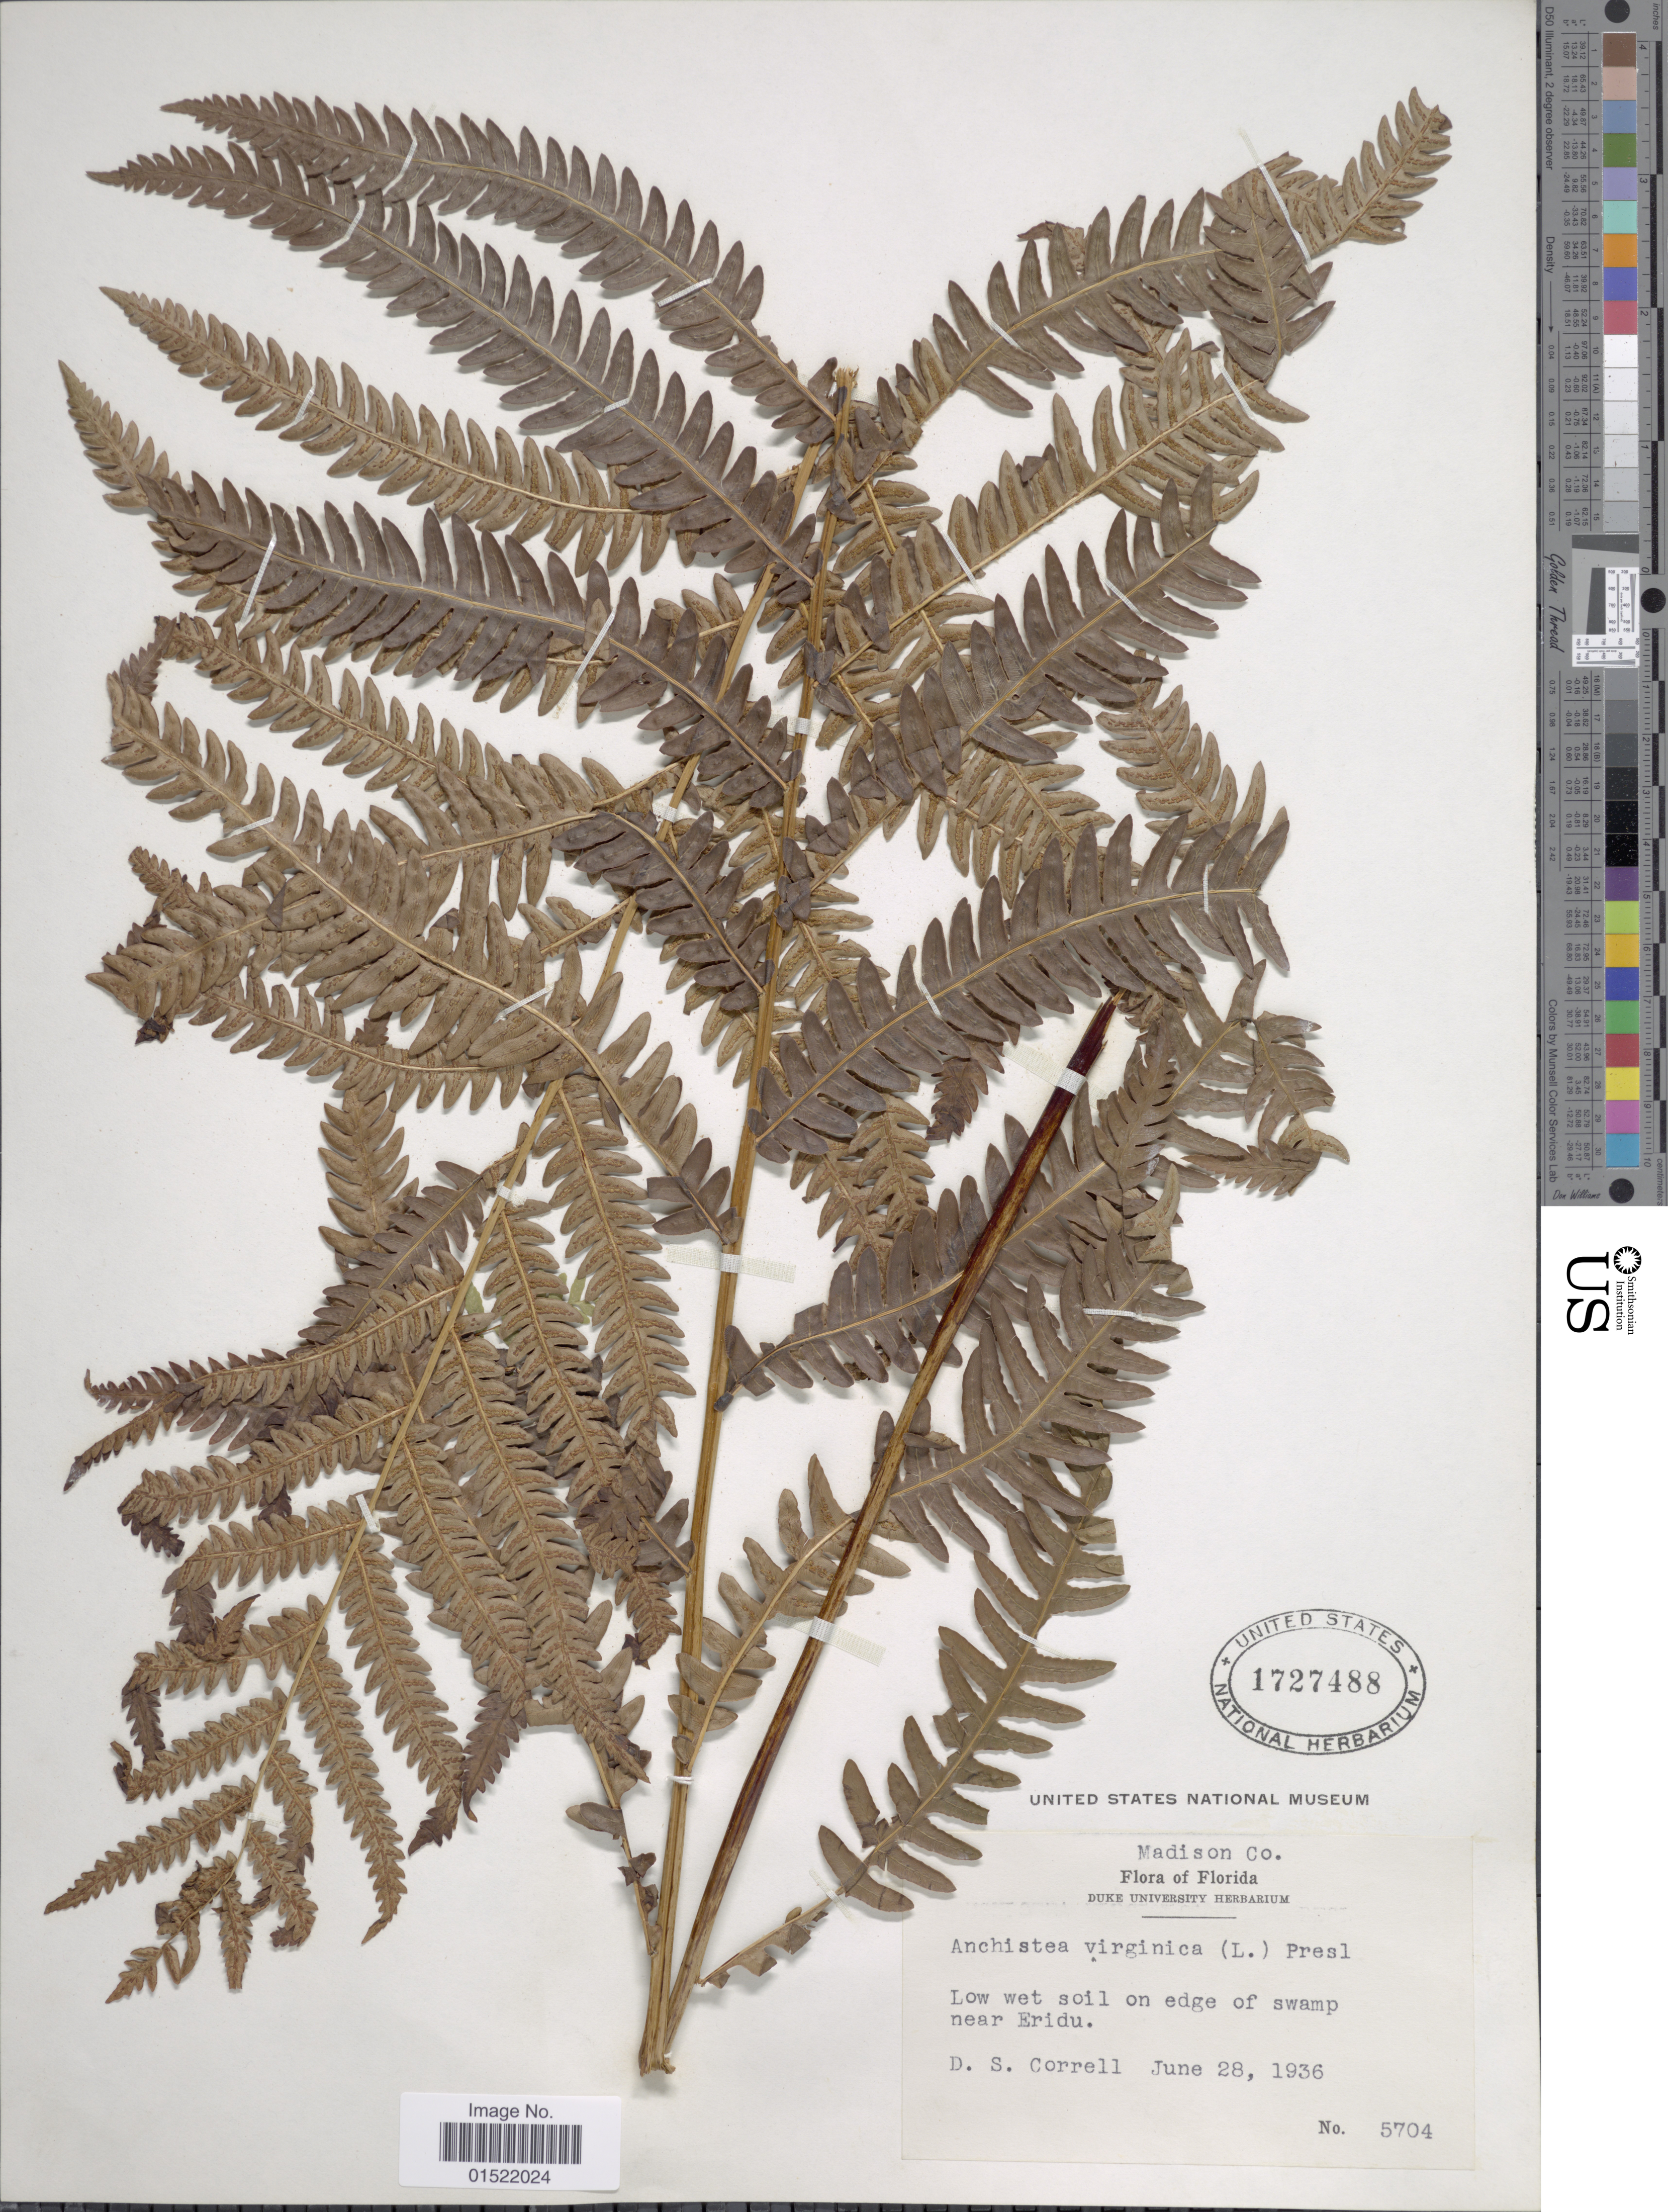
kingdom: Plantae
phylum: Tracheophyta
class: Polypodiopsida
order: Polypodiales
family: Blechnaceae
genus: Woodwardia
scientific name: Woodwardia virginica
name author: (L.) R.M. Sm.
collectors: D. S. Correll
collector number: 5704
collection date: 1936-06-28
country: United States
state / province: Florida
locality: Madison Co., near Eridu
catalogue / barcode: US 1727488